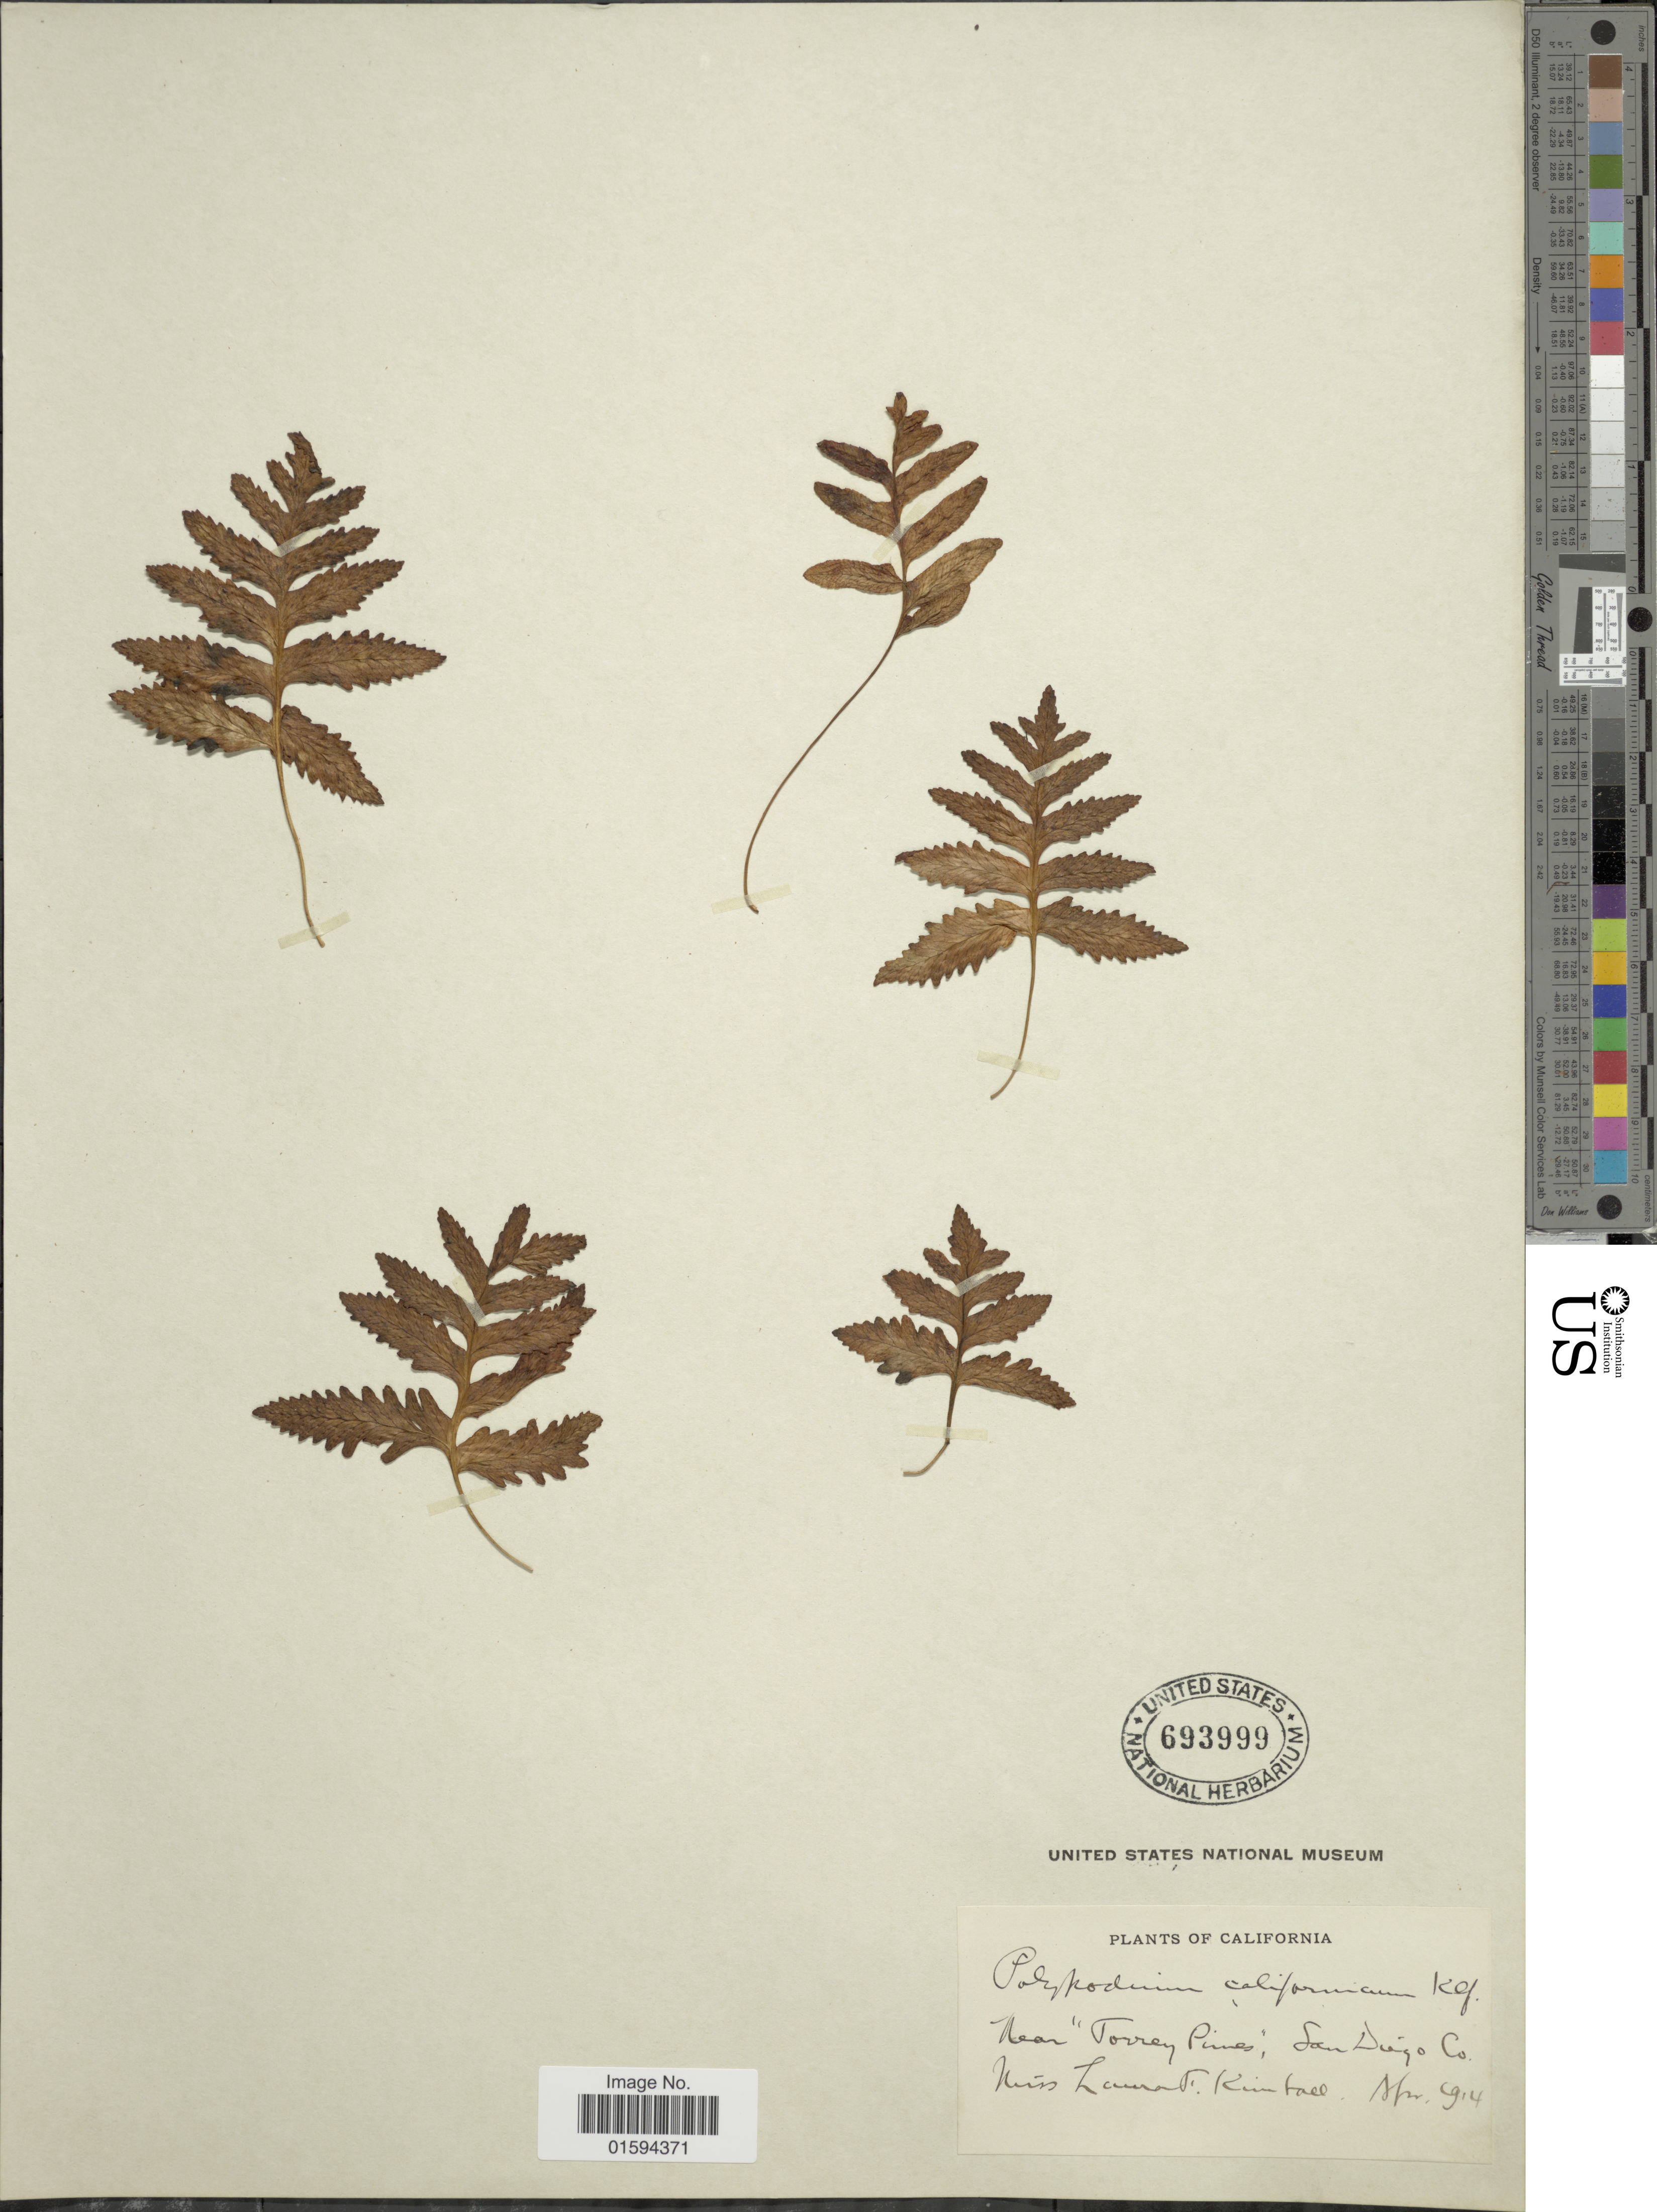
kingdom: Plantae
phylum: Tracheophyta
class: Polypodiopsida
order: Polypodiales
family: Polypodiaceae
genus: Polypodium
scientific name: Polypodium californicum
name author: Kaulf.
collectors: L. Kimball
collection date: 1914-04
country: United States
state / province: California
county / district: San Diego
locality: Near "Torrey Pines", San Diego Co.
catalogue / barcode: US 693999